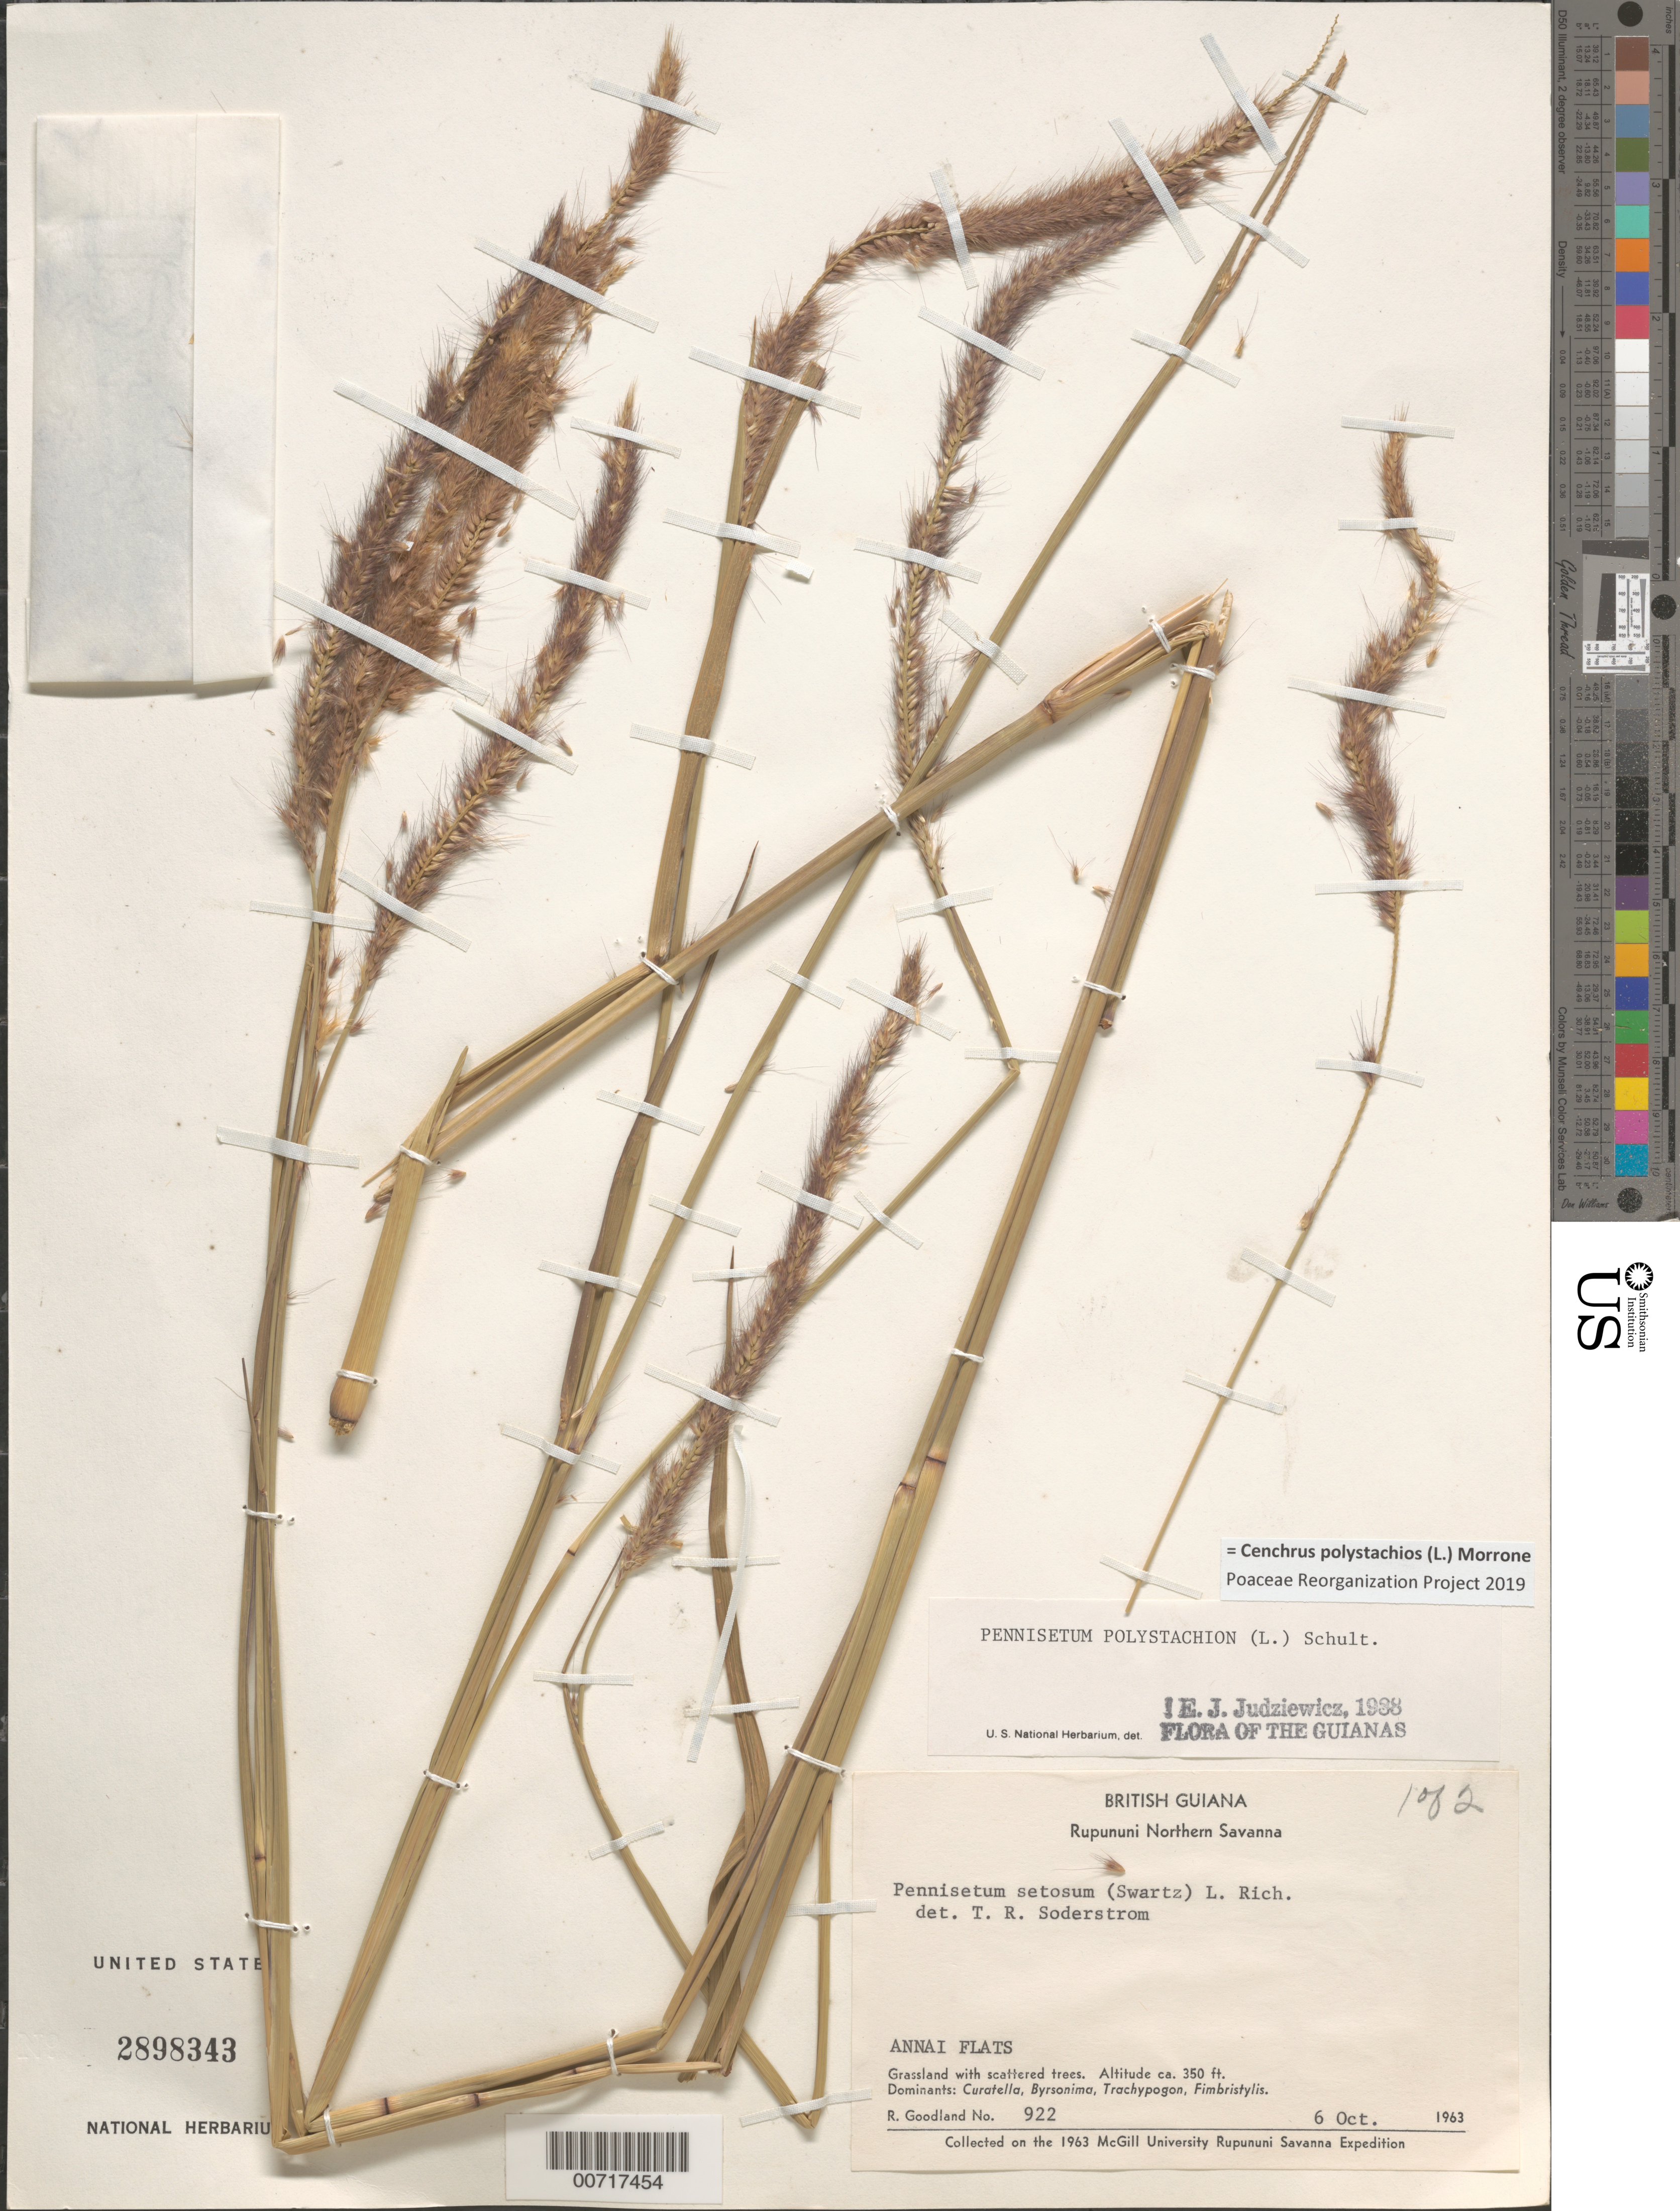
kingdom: Plantae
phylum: Tracheophyta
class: Liliopsida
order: Poales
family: Poaceae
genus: Cenchrus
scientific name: Cenchrus polystachios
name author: (L.) Morrone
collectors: R. Goodland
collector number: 922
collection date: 1963-10-06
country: Guyana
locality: British Guiana. Rupununi Northern Savanna. Annai Flats. The 1963 McGill University Rupununi Savanna Expedition.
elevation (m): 107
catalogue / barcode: US 2898343